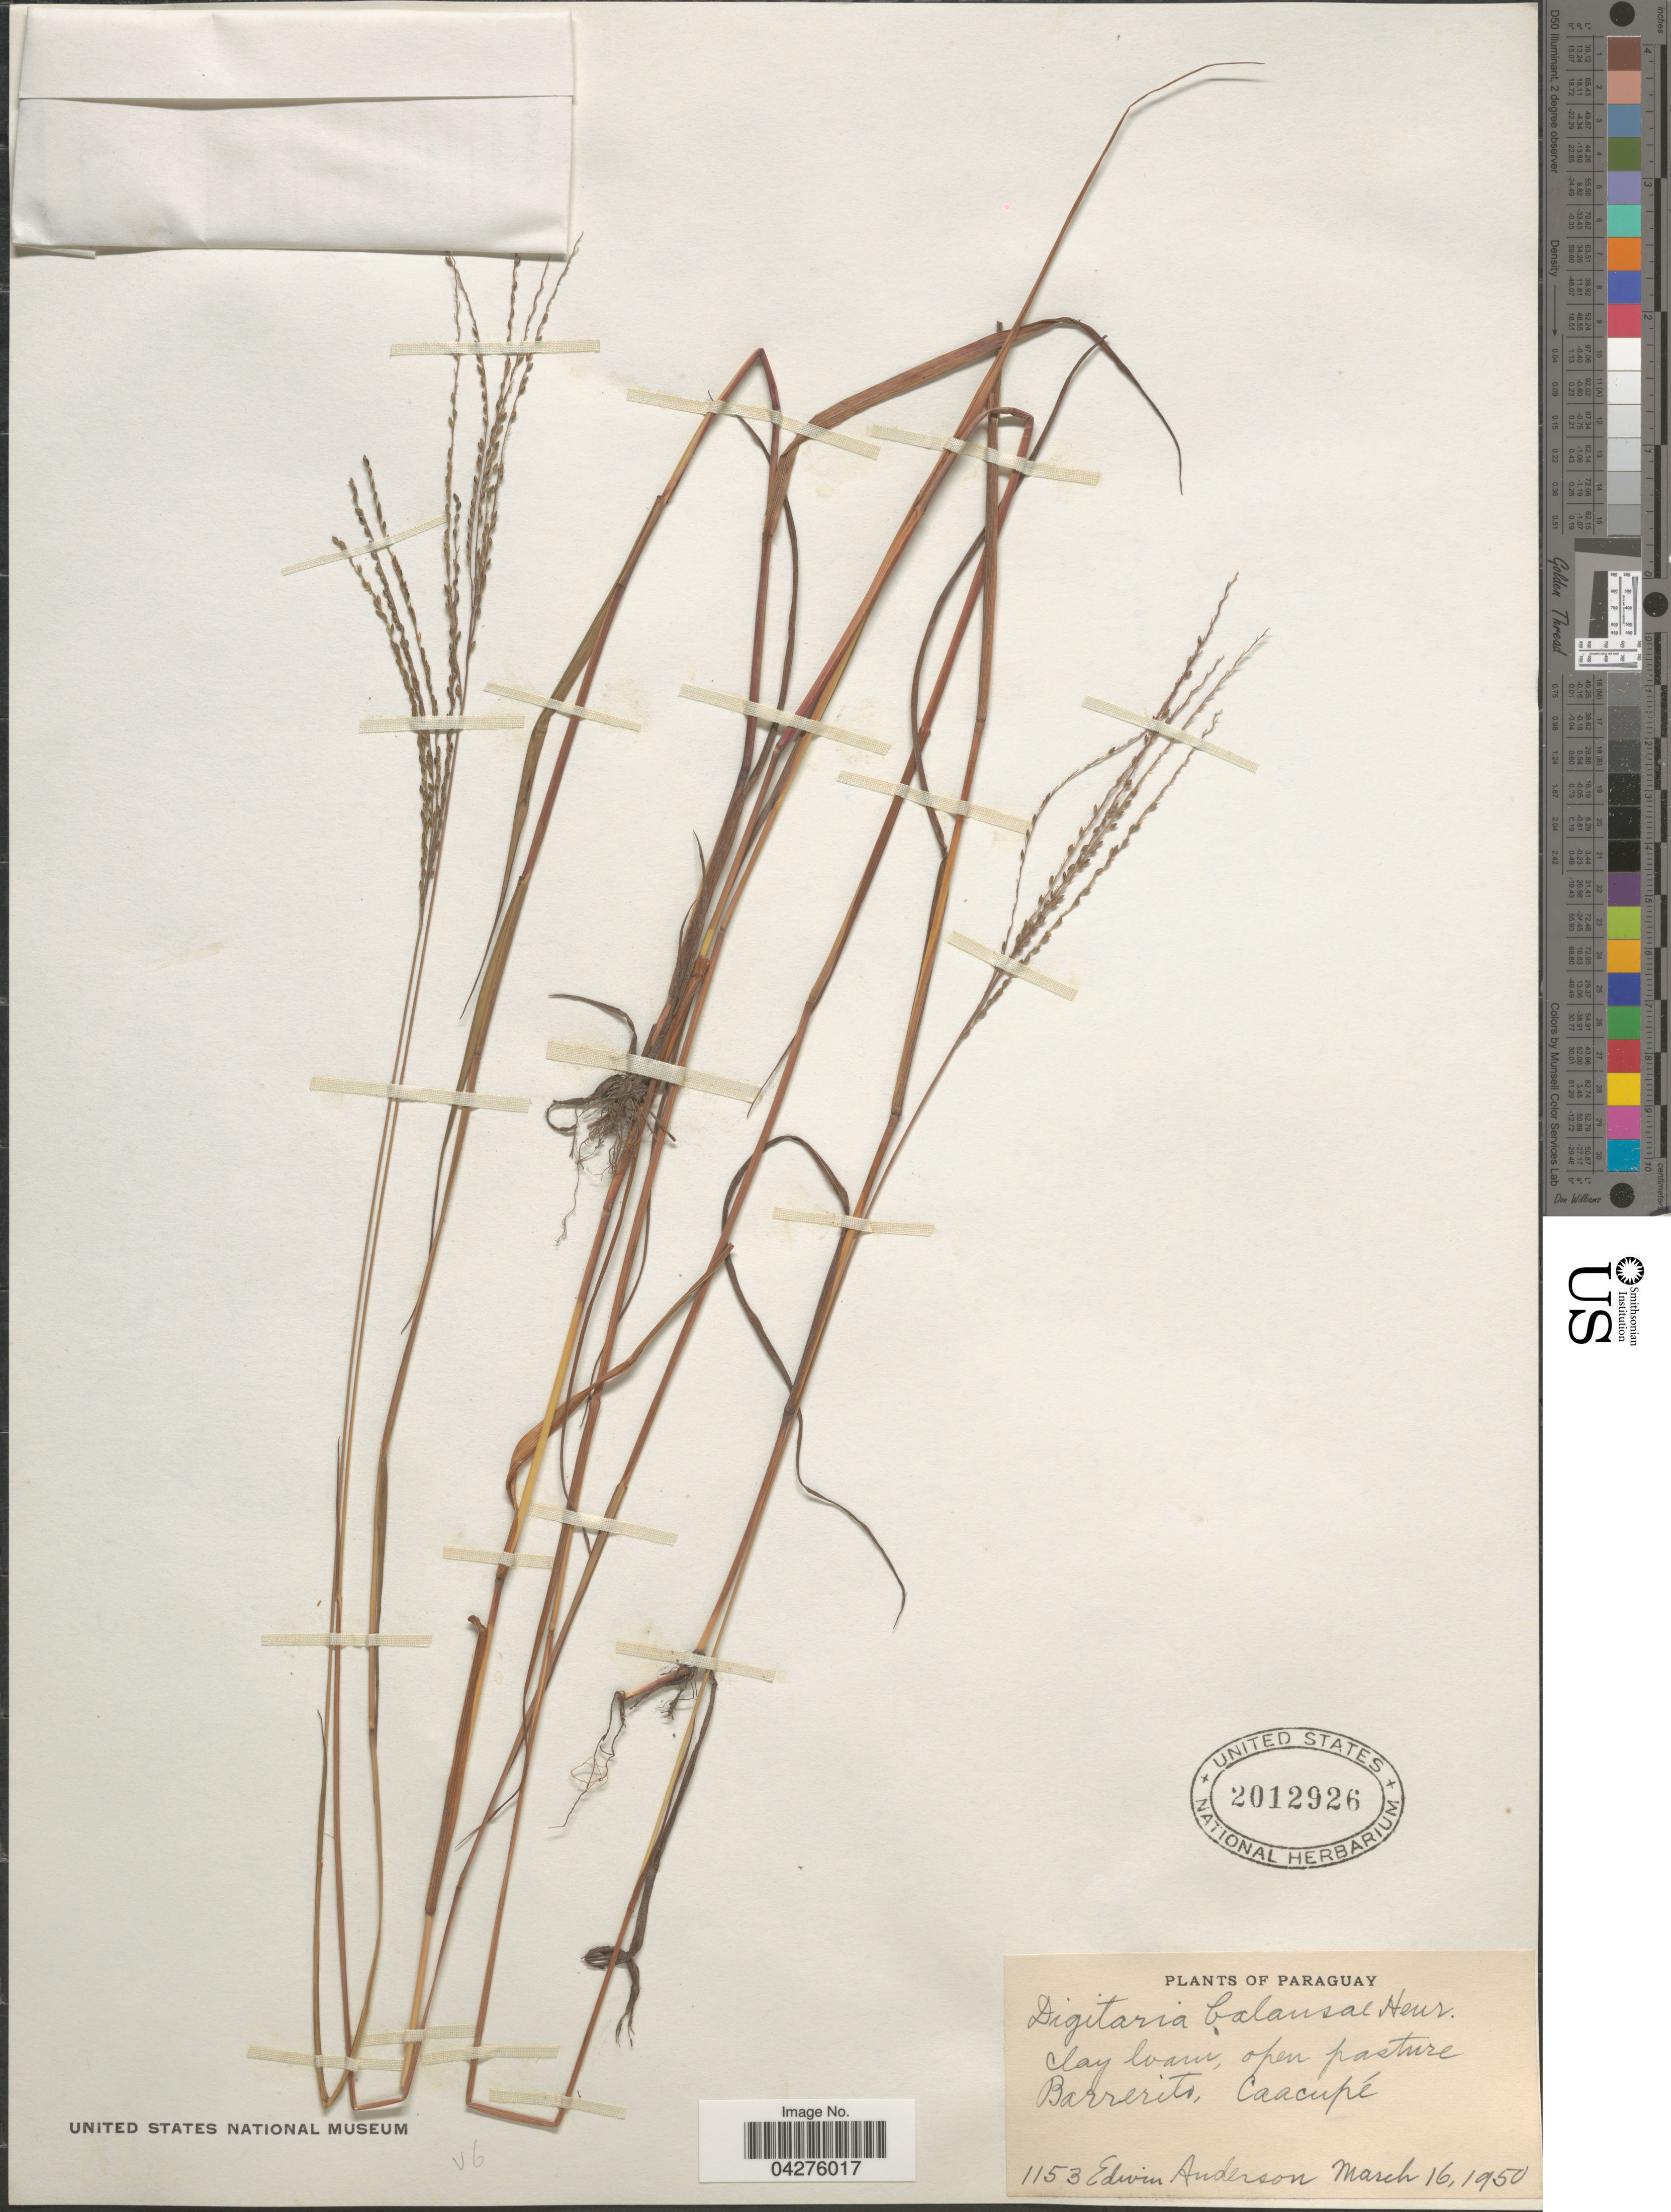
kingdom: Plantae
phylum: Tracheophyta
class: Liliopsida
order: Poales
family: Poaceae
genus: Digitaria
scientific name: Digitaria balansae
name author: Henr.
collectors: E. Anderson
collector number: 1153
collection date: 1950-03-16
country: Paraguay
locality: Open pasture Barrerito, Caacupé.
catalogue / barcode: US 2012926